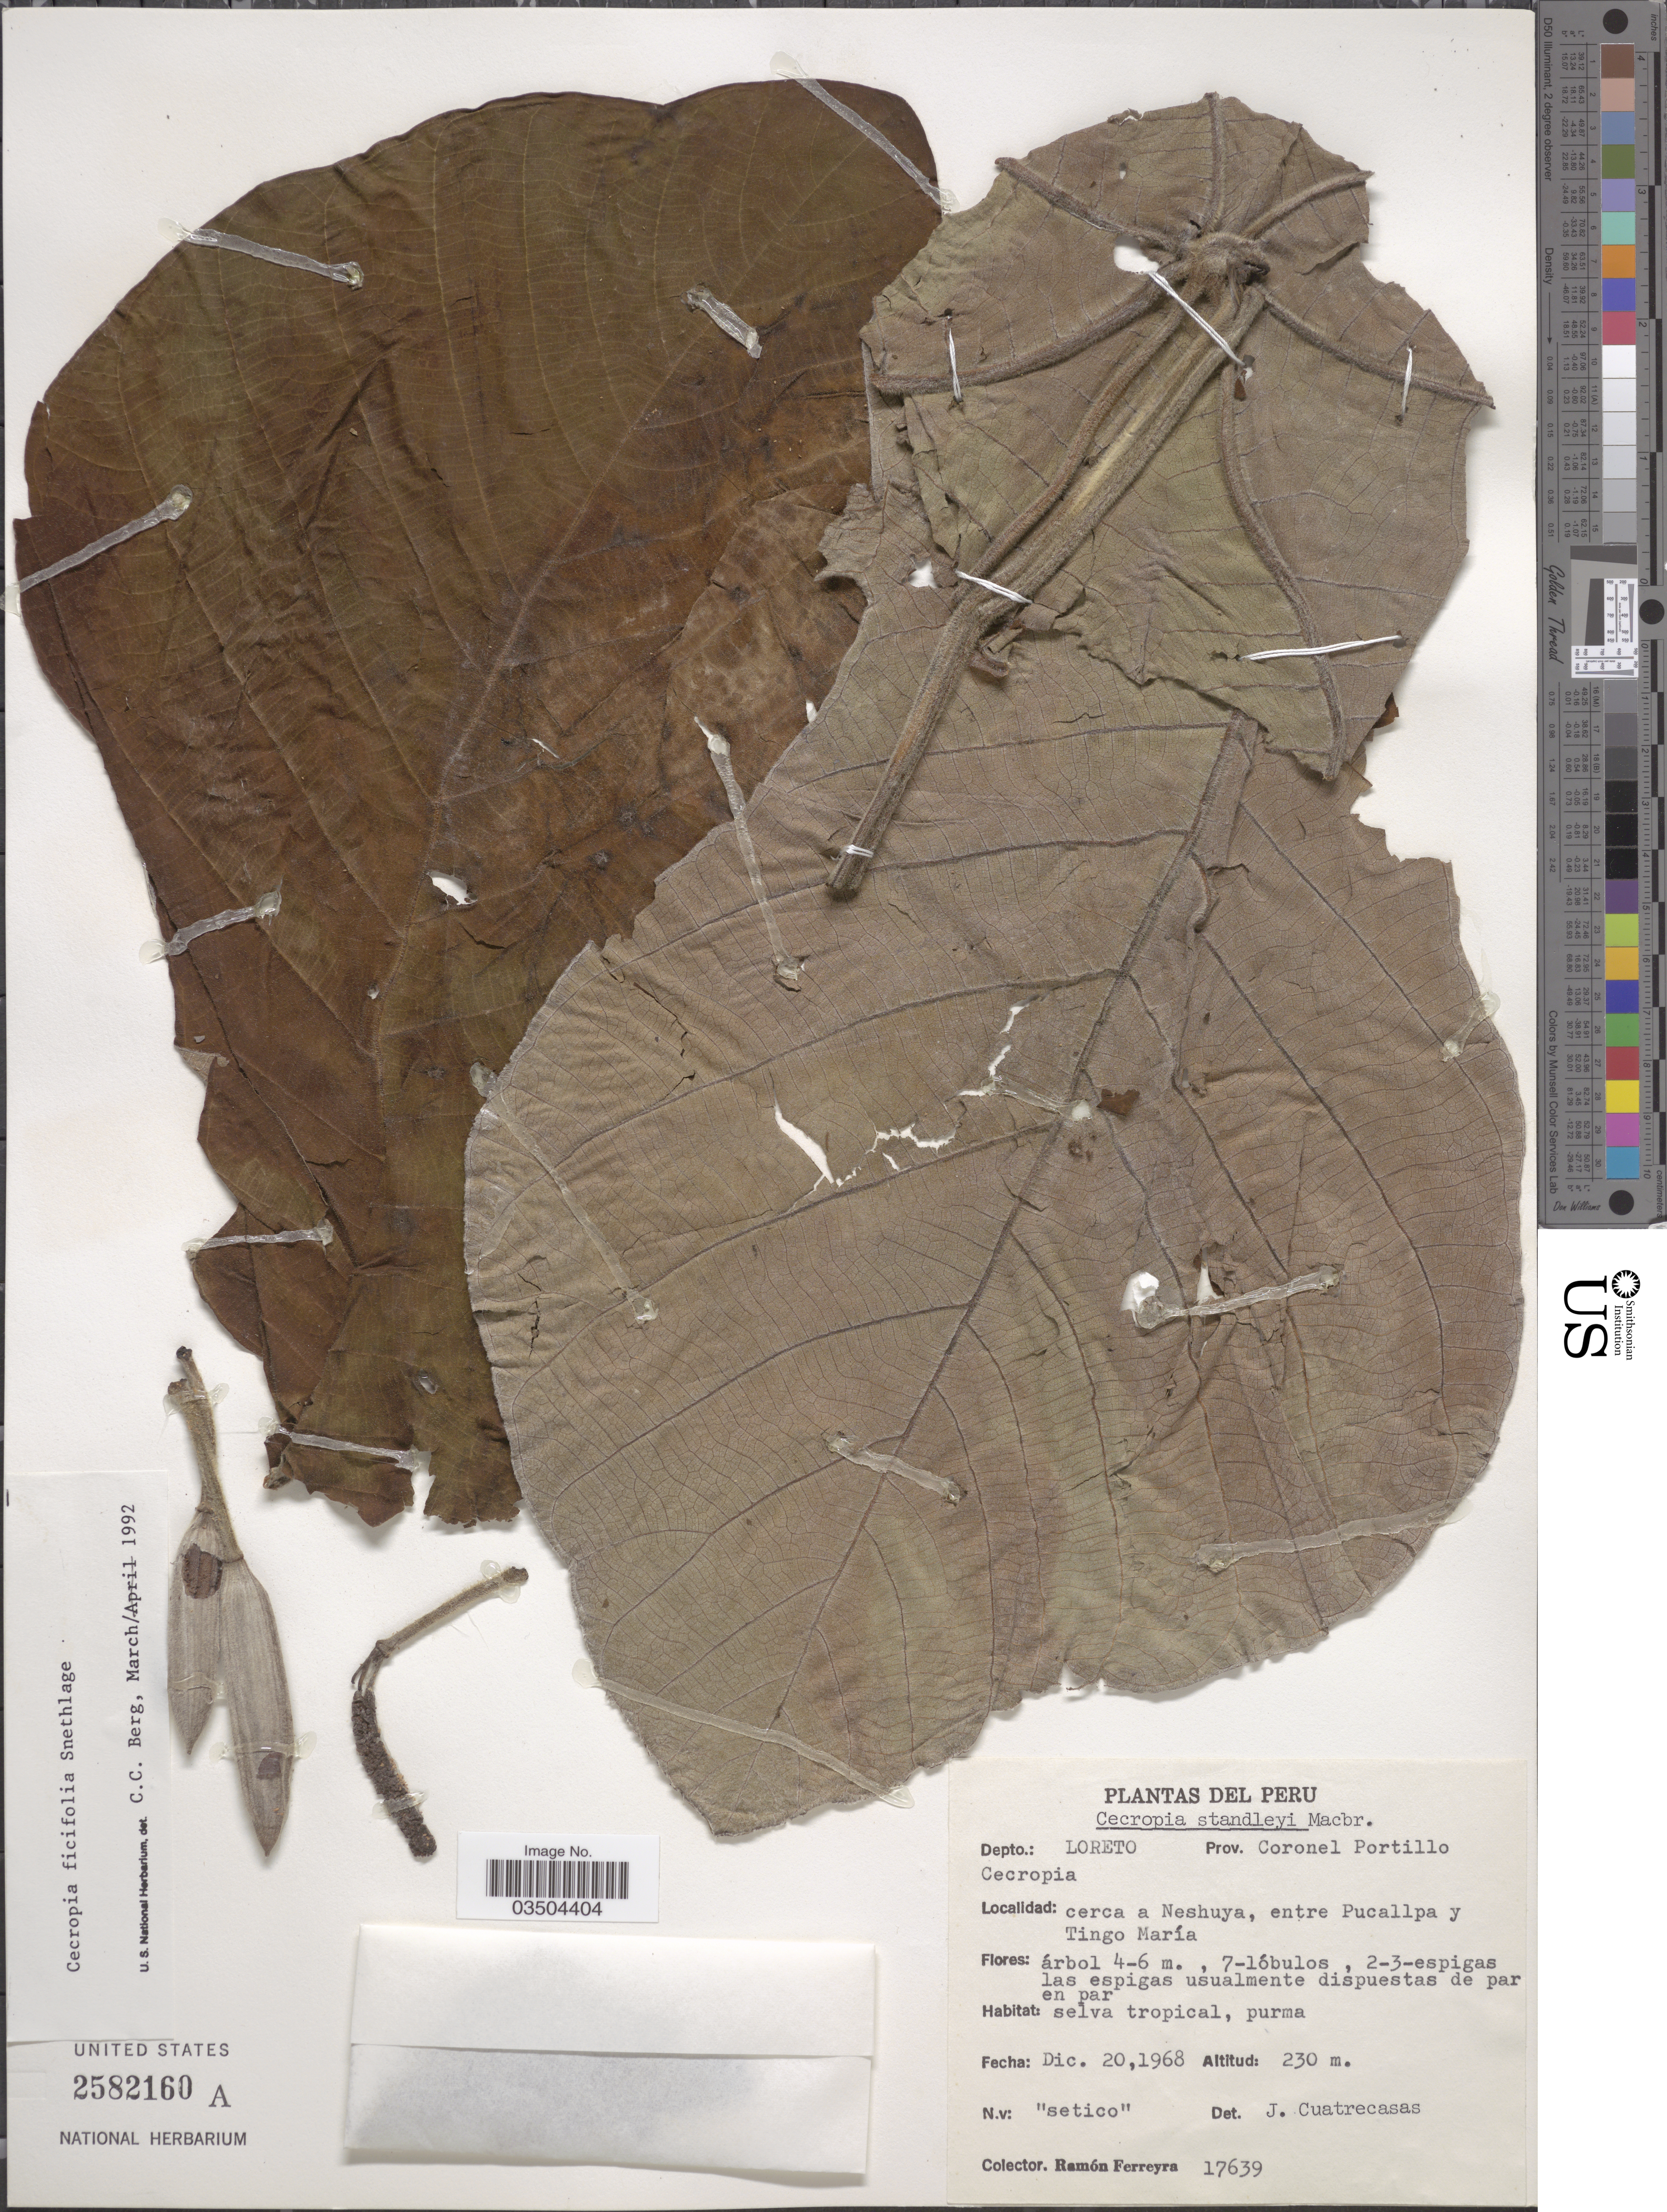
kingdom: Plantae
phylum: Tracheophyta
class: Magnoliopsida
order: Rosales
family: Urticaceae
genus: Cecropia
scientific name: Cecropia ficifolia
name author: Snethlage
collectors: R. A. Ferreyra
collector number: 17639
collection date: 1968-12-20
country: Peru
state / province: Loreto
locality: Depto.: Loreto. Prov. Coronel Portillo. Cerca a Neshuya, entre Pucallpa y Tingo María.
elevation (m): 230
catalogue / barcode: US 2582160A